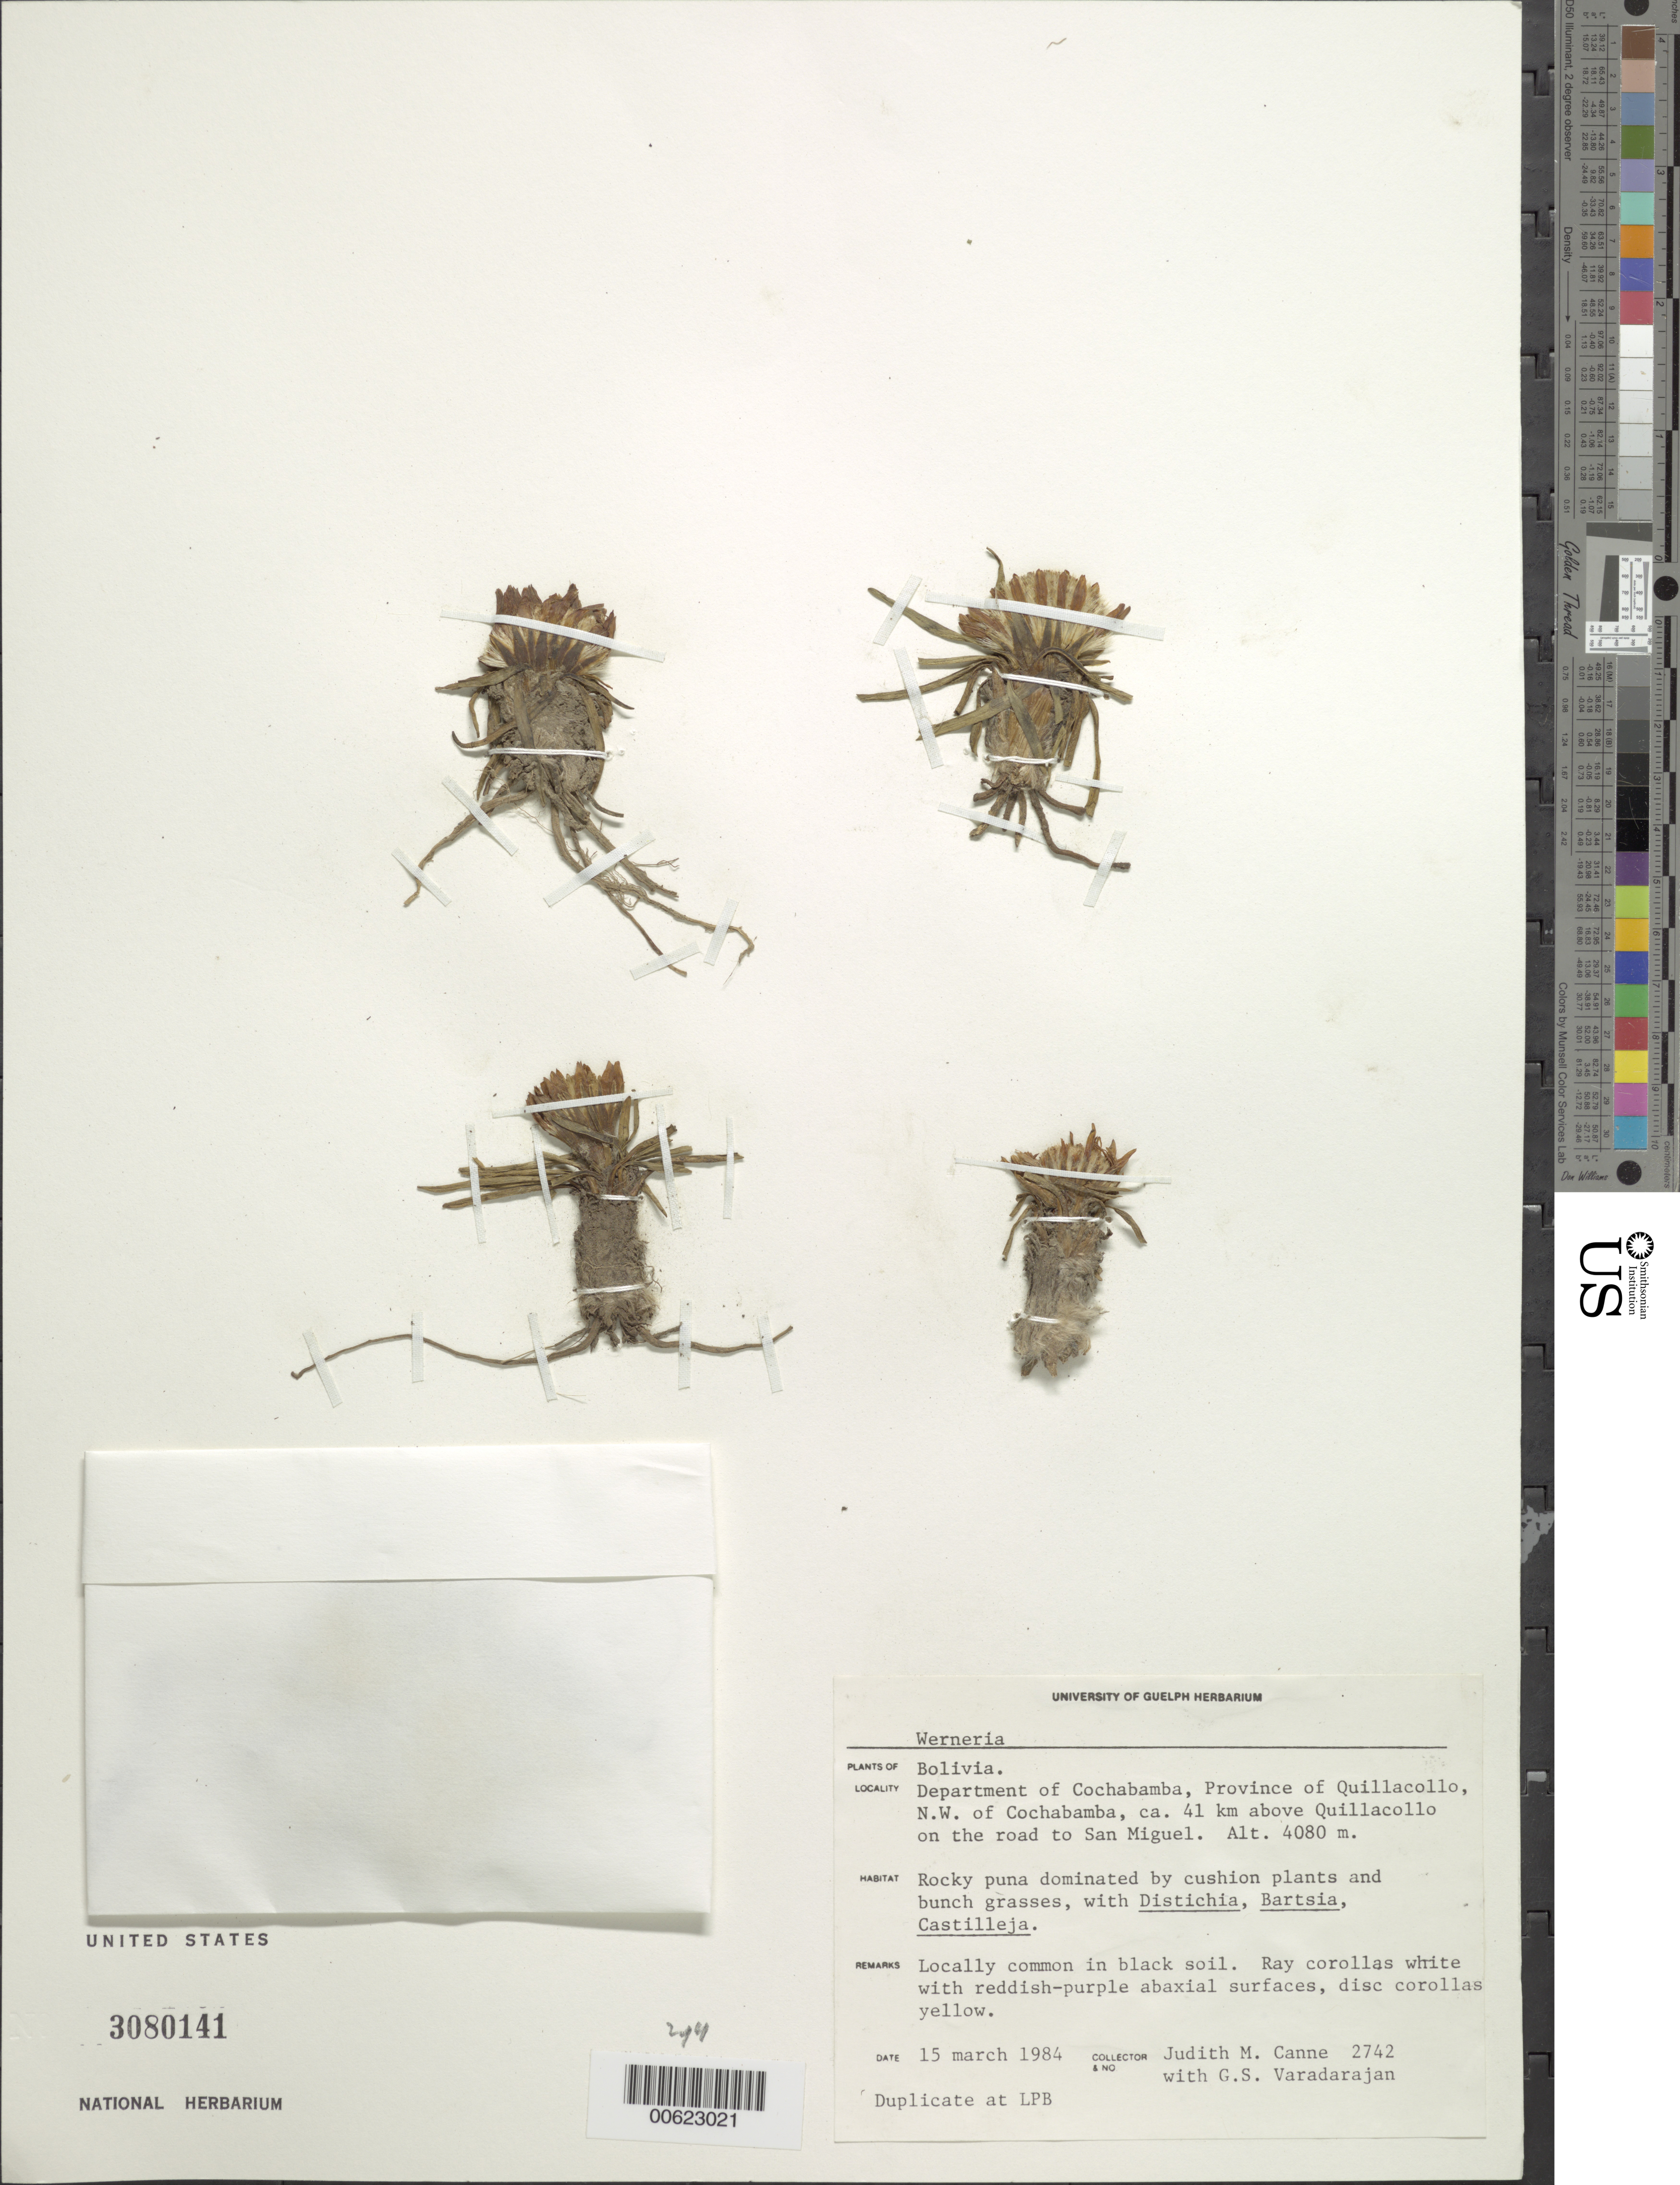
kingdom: Plantae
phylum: Tracheophyta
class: Magnoliopsida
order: Asterales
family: Asteraceae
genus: Werneria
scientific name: Werneria sp.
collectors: J. M. Canne-Hilliker & G. S. Varadarajan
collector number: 2742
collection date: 1984-03-15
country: Bolivia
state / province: Cochabamba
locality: Prov. Quillacollo, NW of Cochabamb, ca. 41 km above Quillacollo on the road to San Miquel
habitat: Rocky puna dominated by cushion plants and bunch grasses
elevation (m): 4080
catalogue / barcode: US 3080141